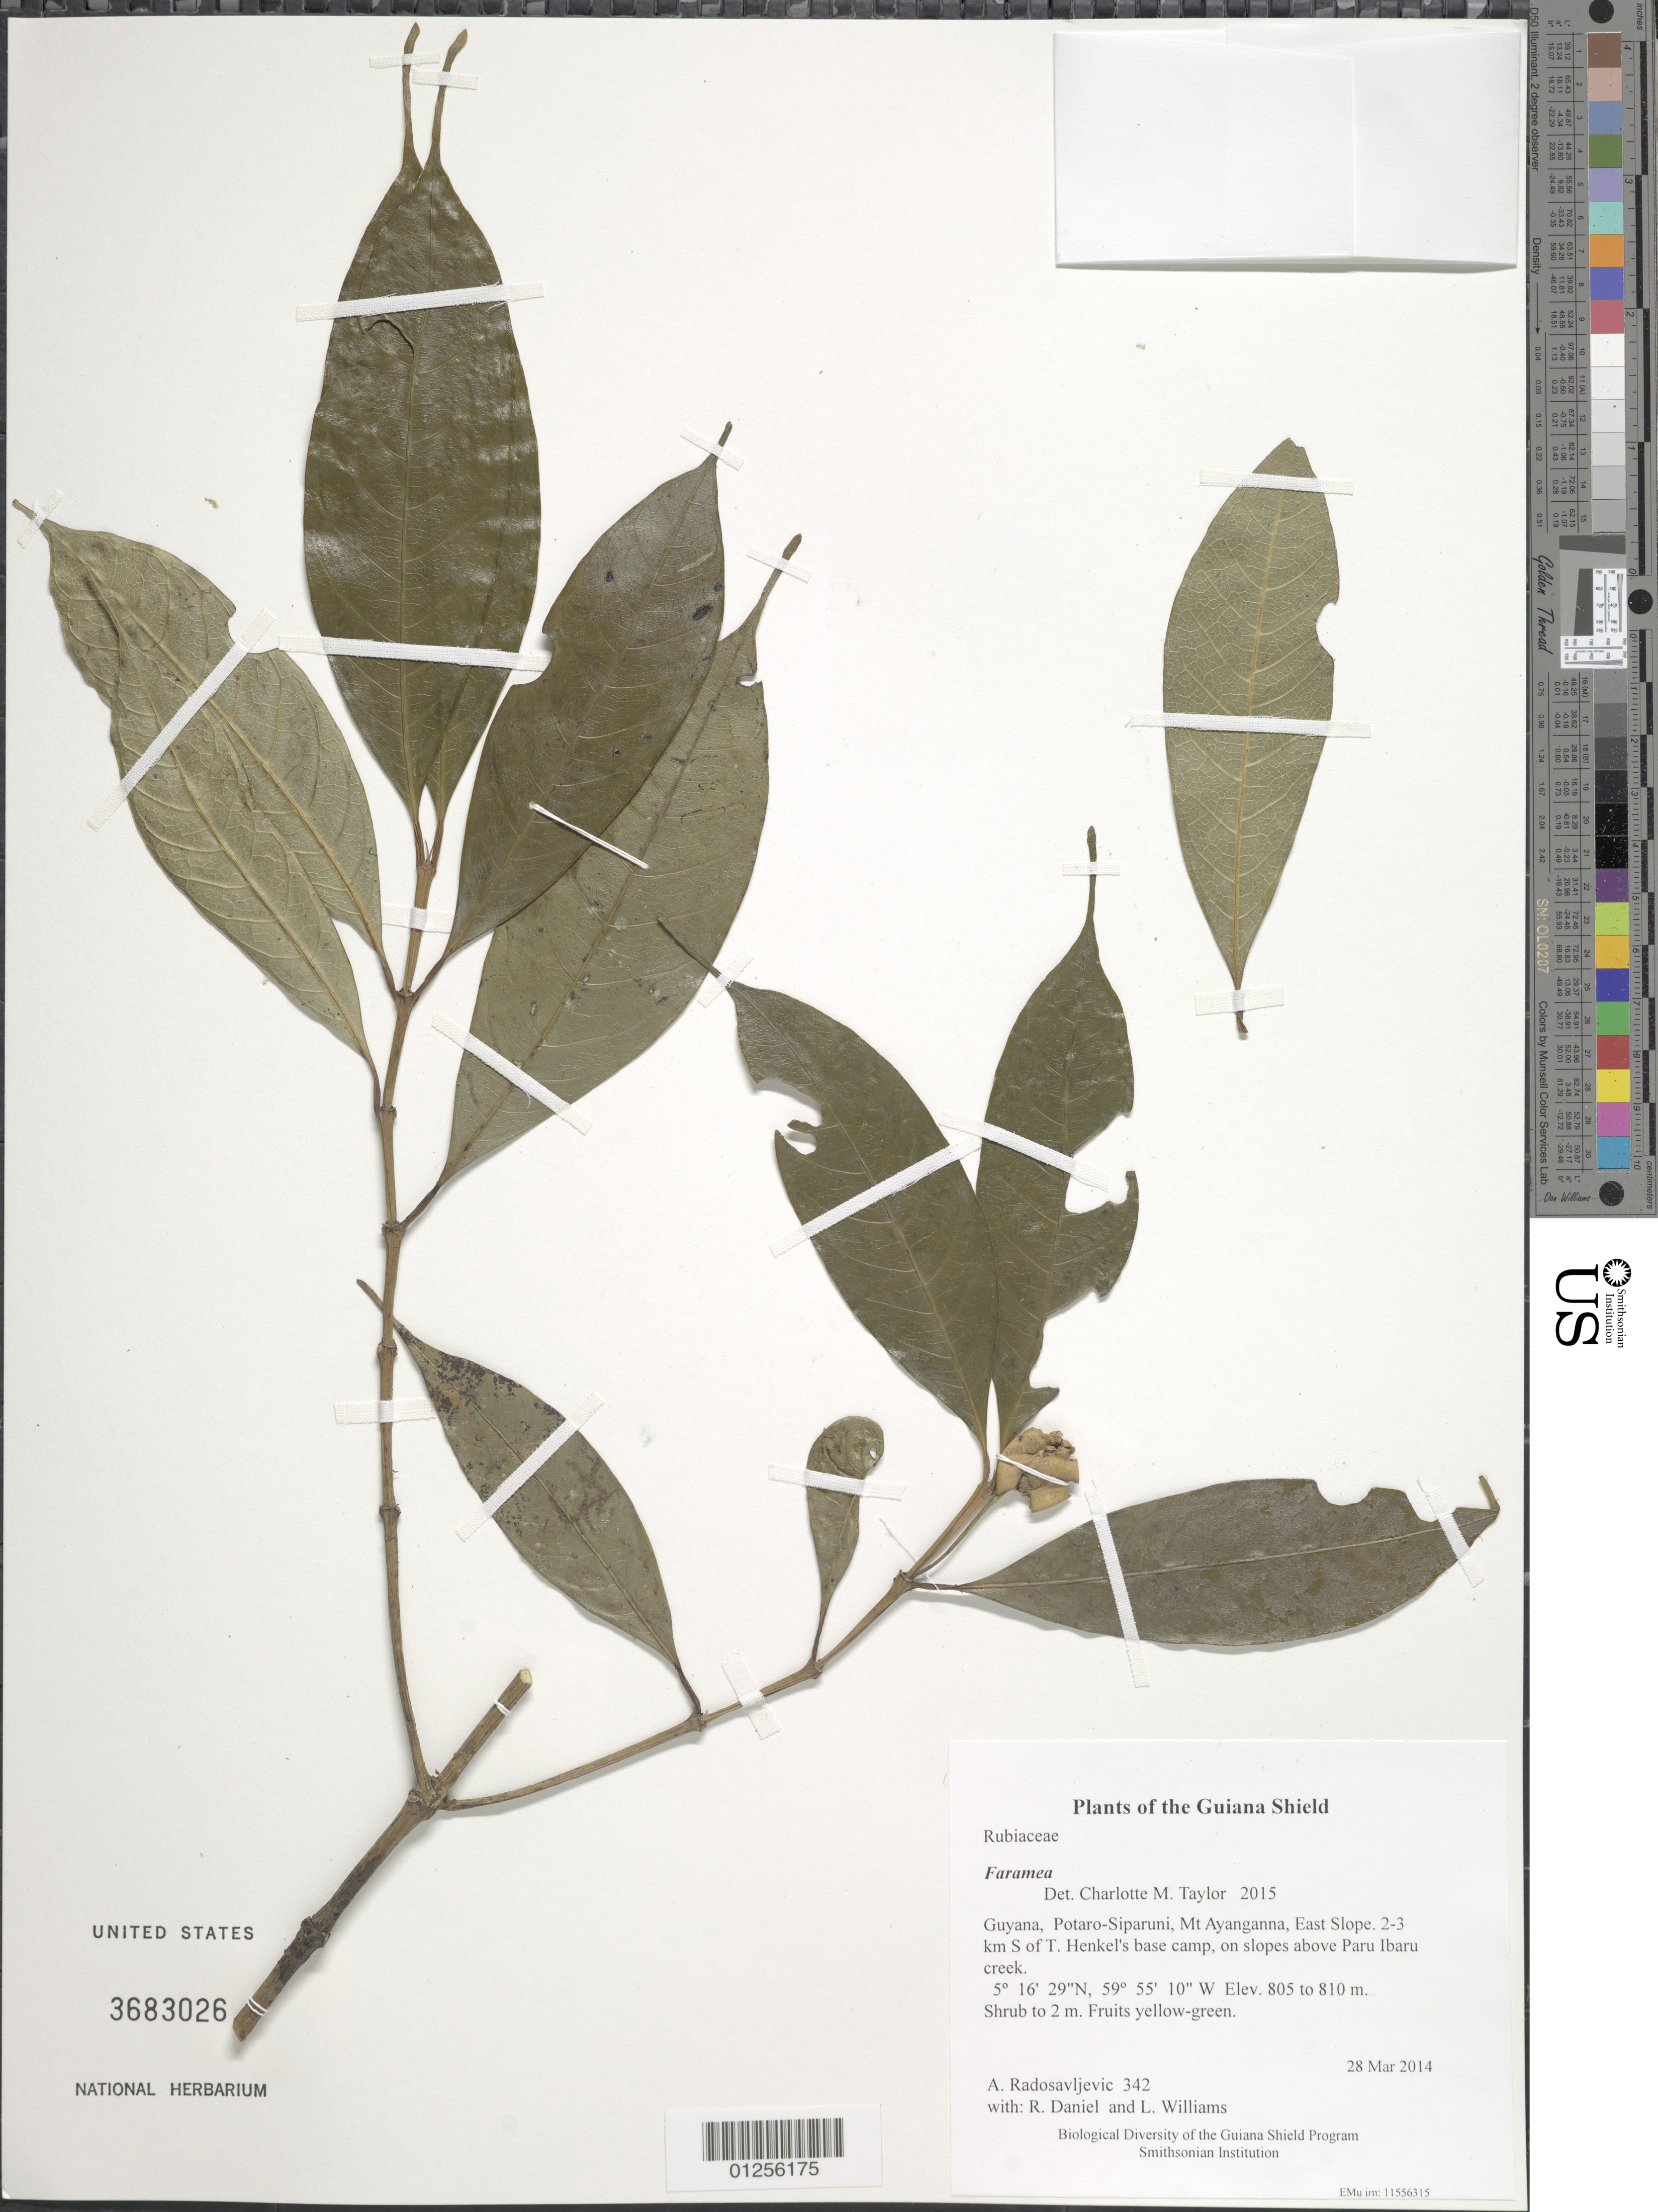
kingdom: Plantae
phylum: Tracheophyta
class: Magnoliopsida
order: Gentianales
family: Rubiaceae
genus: Faramea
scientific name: Faramea sp.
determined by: Taylor, Charlotte M.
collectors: A. Radosavljevic, R. Daniel & L. Williams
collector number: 342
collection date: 2014-03-28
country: Guyana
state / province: Potaro-Siparuni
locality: Mt Ayanganna, East Slope. 2-3 km S of T. Henkel's base camp, on slopes above Paru Ibaru creek.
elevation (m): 805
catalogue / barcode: US 3683026